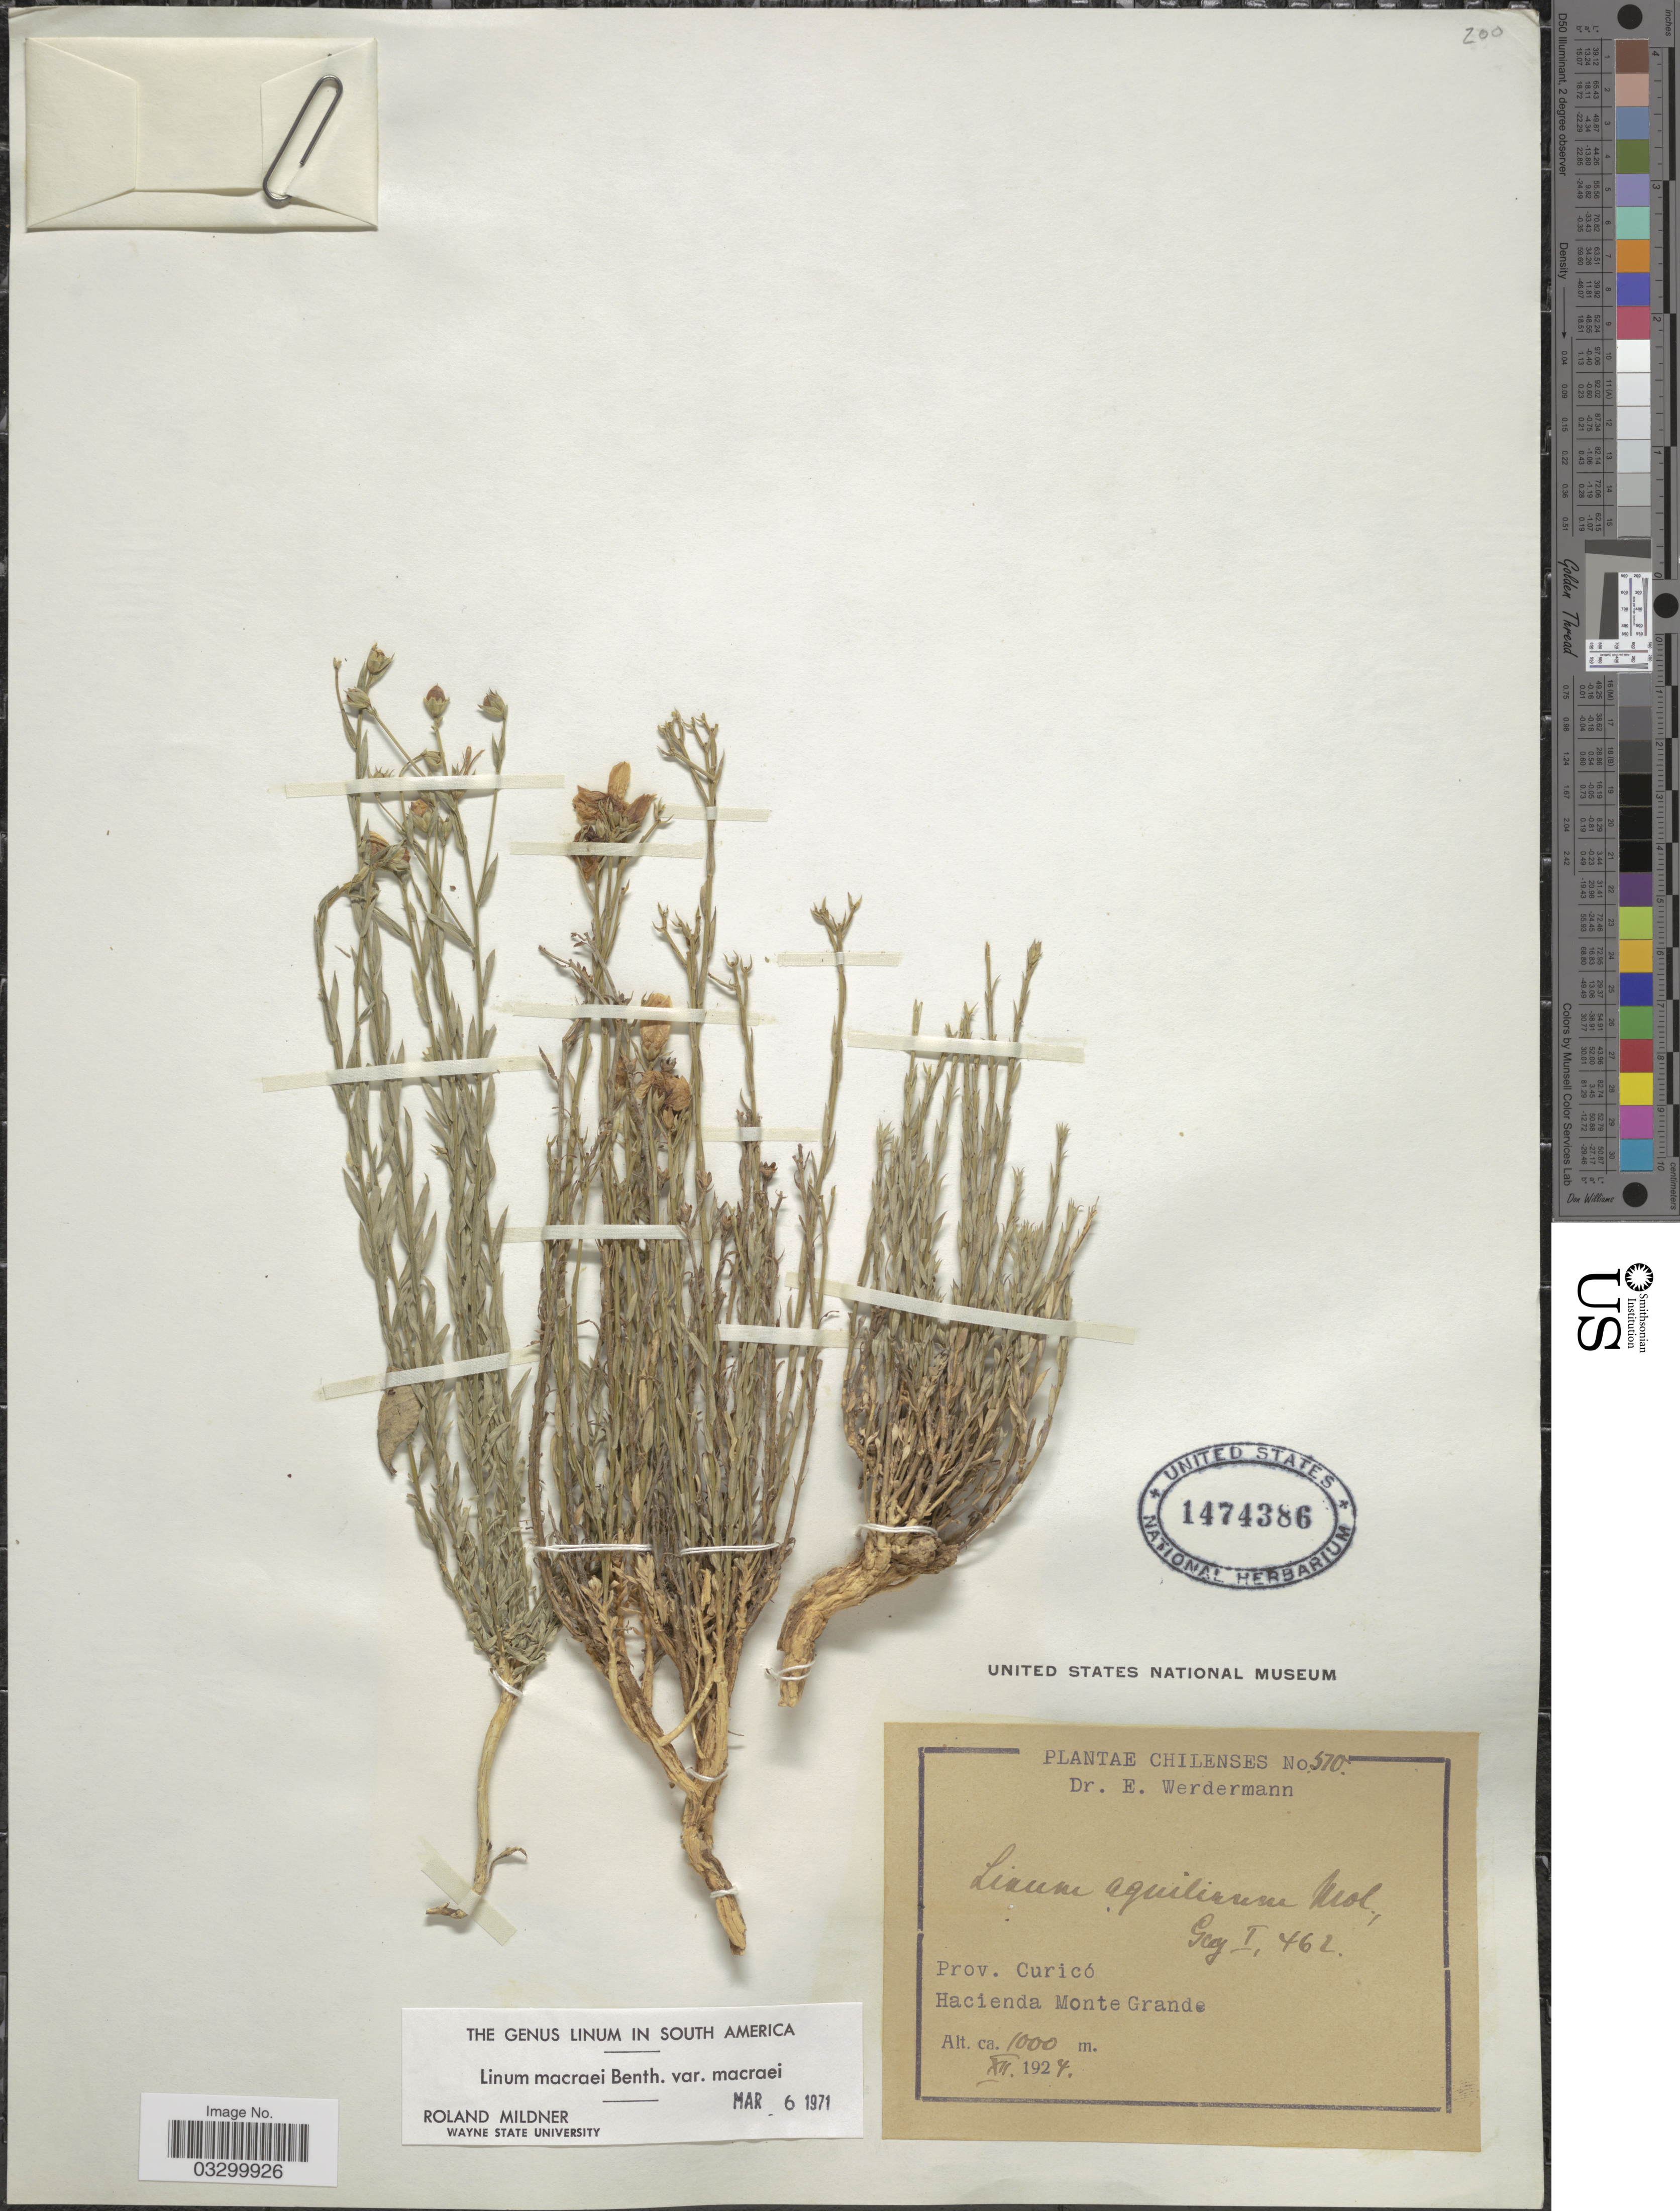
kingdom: Plantae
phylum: Tracheophyta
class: Magnoliopsida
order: Malpighiales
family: Linaceae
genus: Linum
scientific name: Linum macraei var. macraei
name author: Benth.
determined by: Mildner, R.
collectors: E. Werdermann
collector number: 570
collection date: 1924-12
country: Chile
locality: Prov. Curicó. Hacienda Monte Grande.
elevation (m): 1000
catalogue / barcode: US 1474386